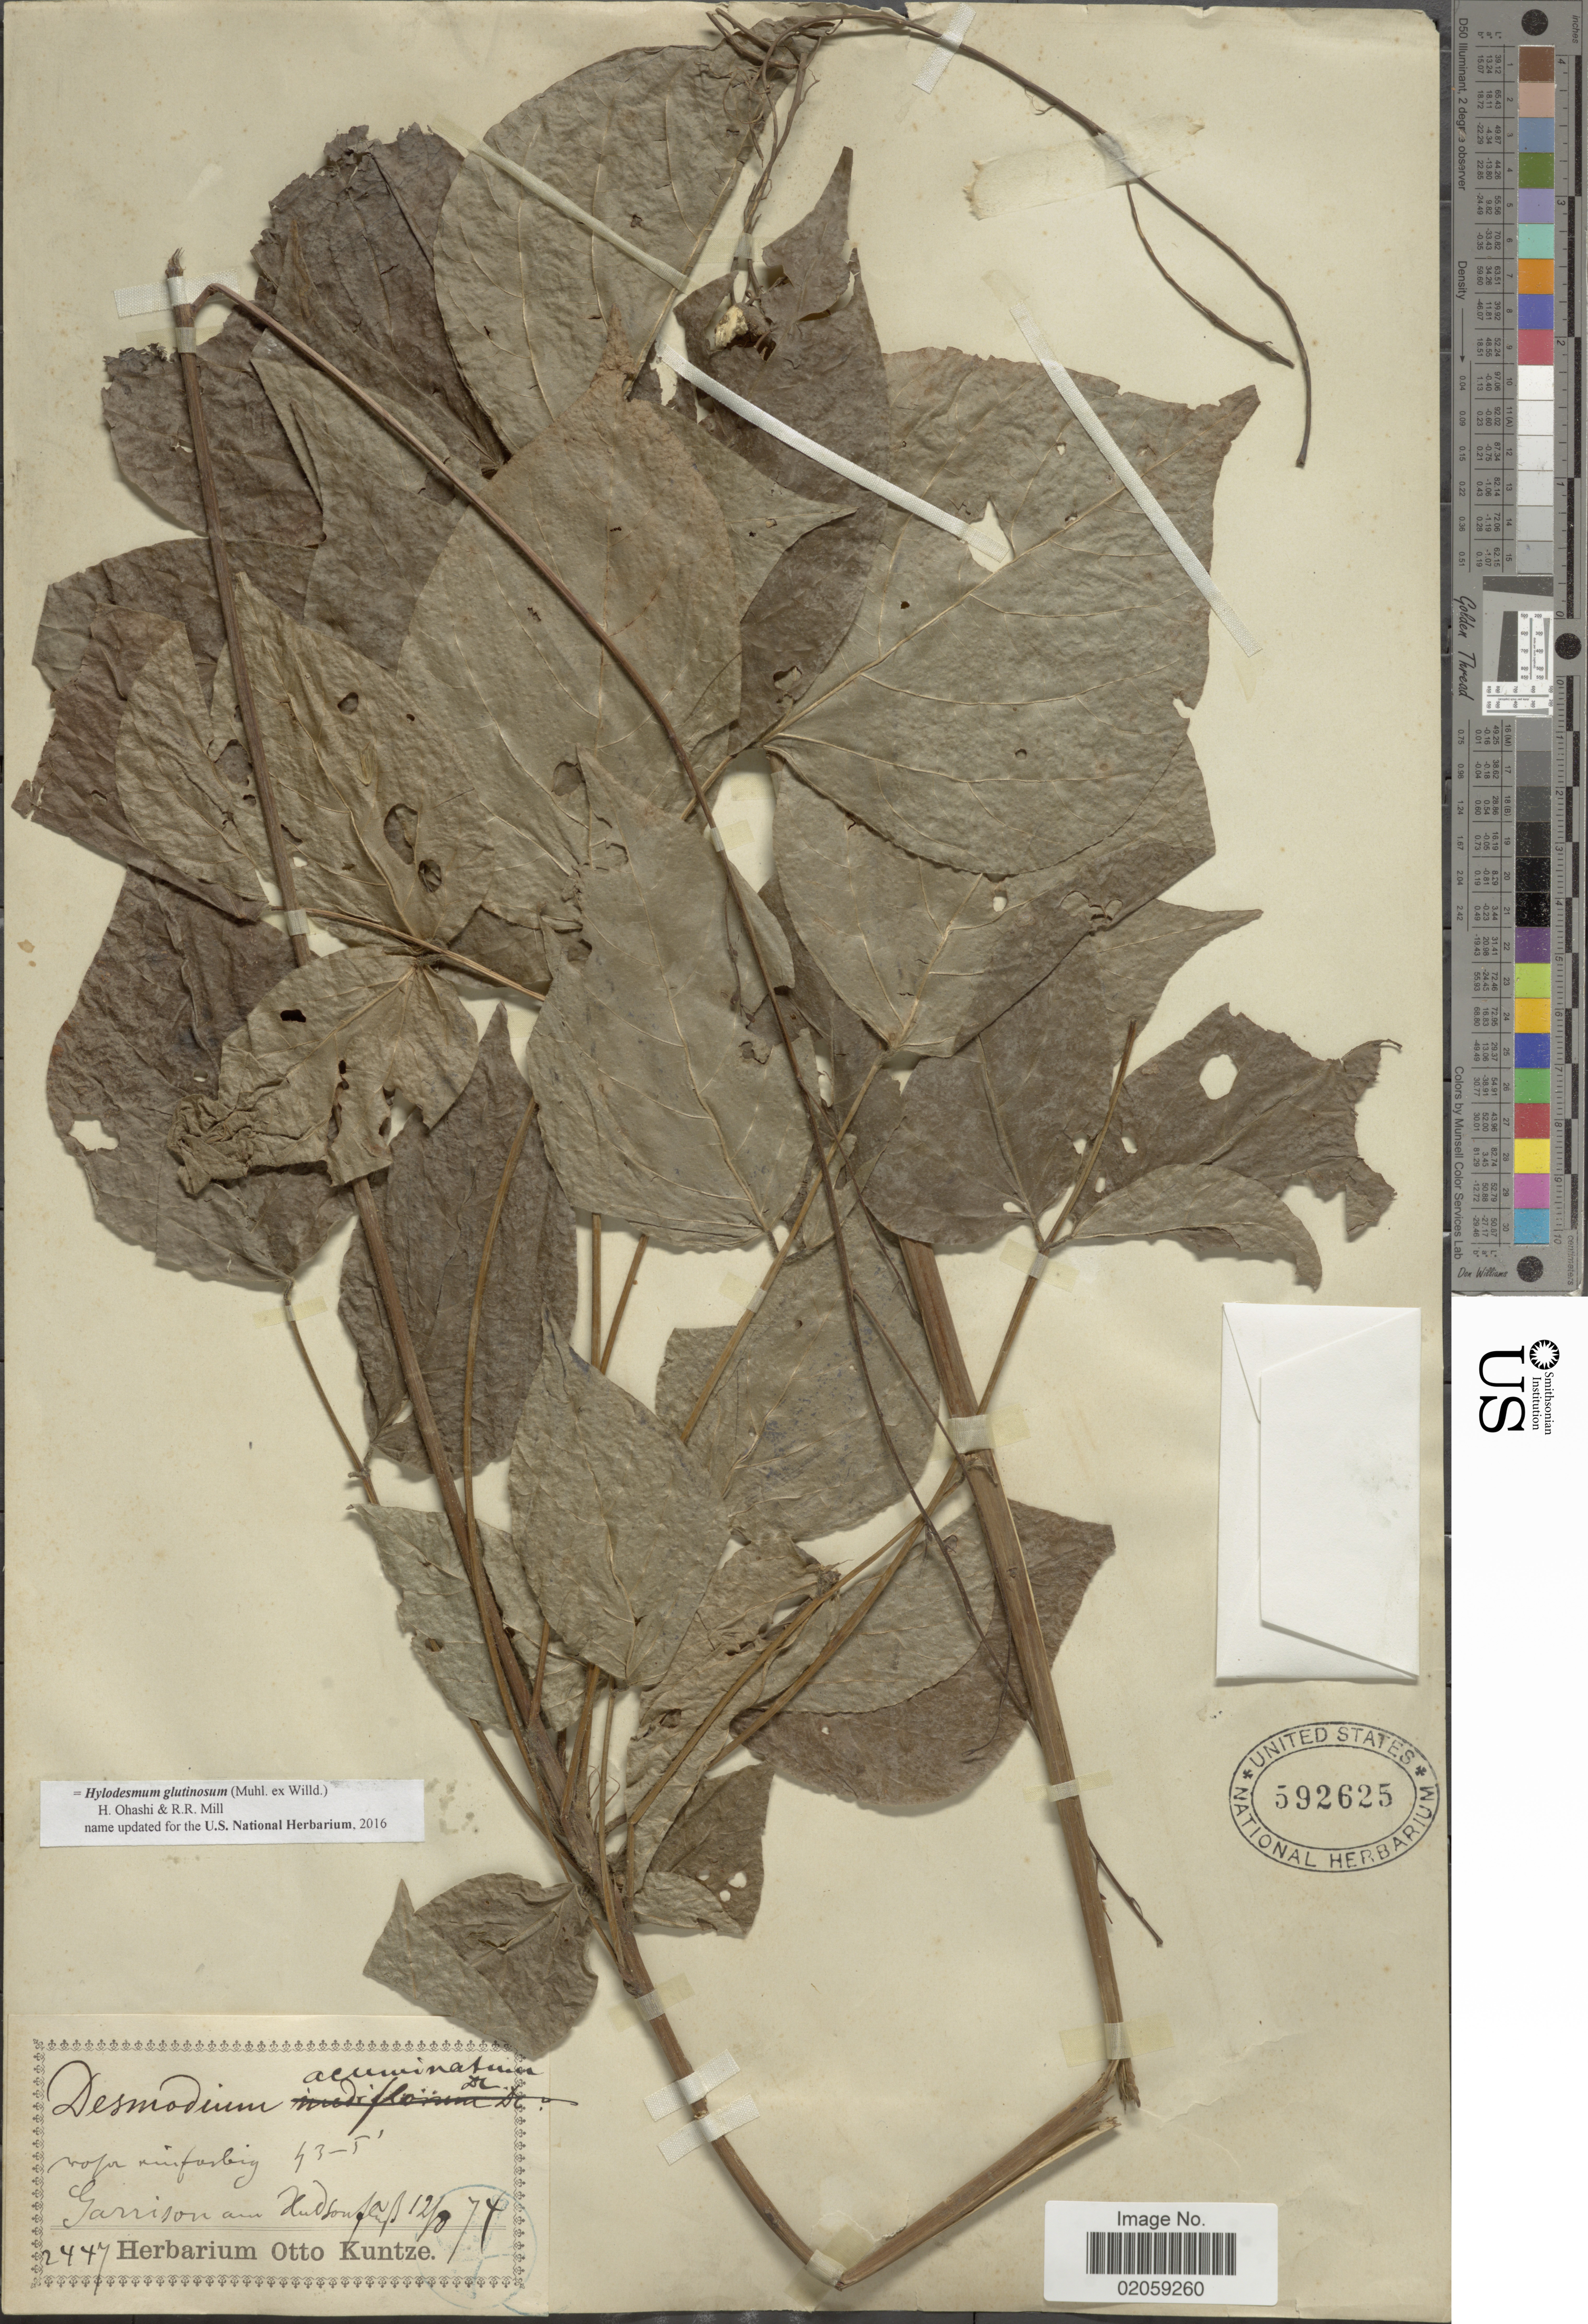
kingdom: Plantae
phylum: Tracheophyta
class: Magnoliopsida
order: Fabales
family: Fabaceae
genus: Hylodesmum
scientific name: Hylodesmum glutinosum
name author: (Muhl. ex Willd.) H. Ohashi & R.R. Mill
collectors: ex herb. Otto Kuntze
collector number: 2447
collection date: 1874-08-12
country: United States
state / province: New York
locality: Garrison am Hudsonfluss.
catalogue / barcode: US 592625